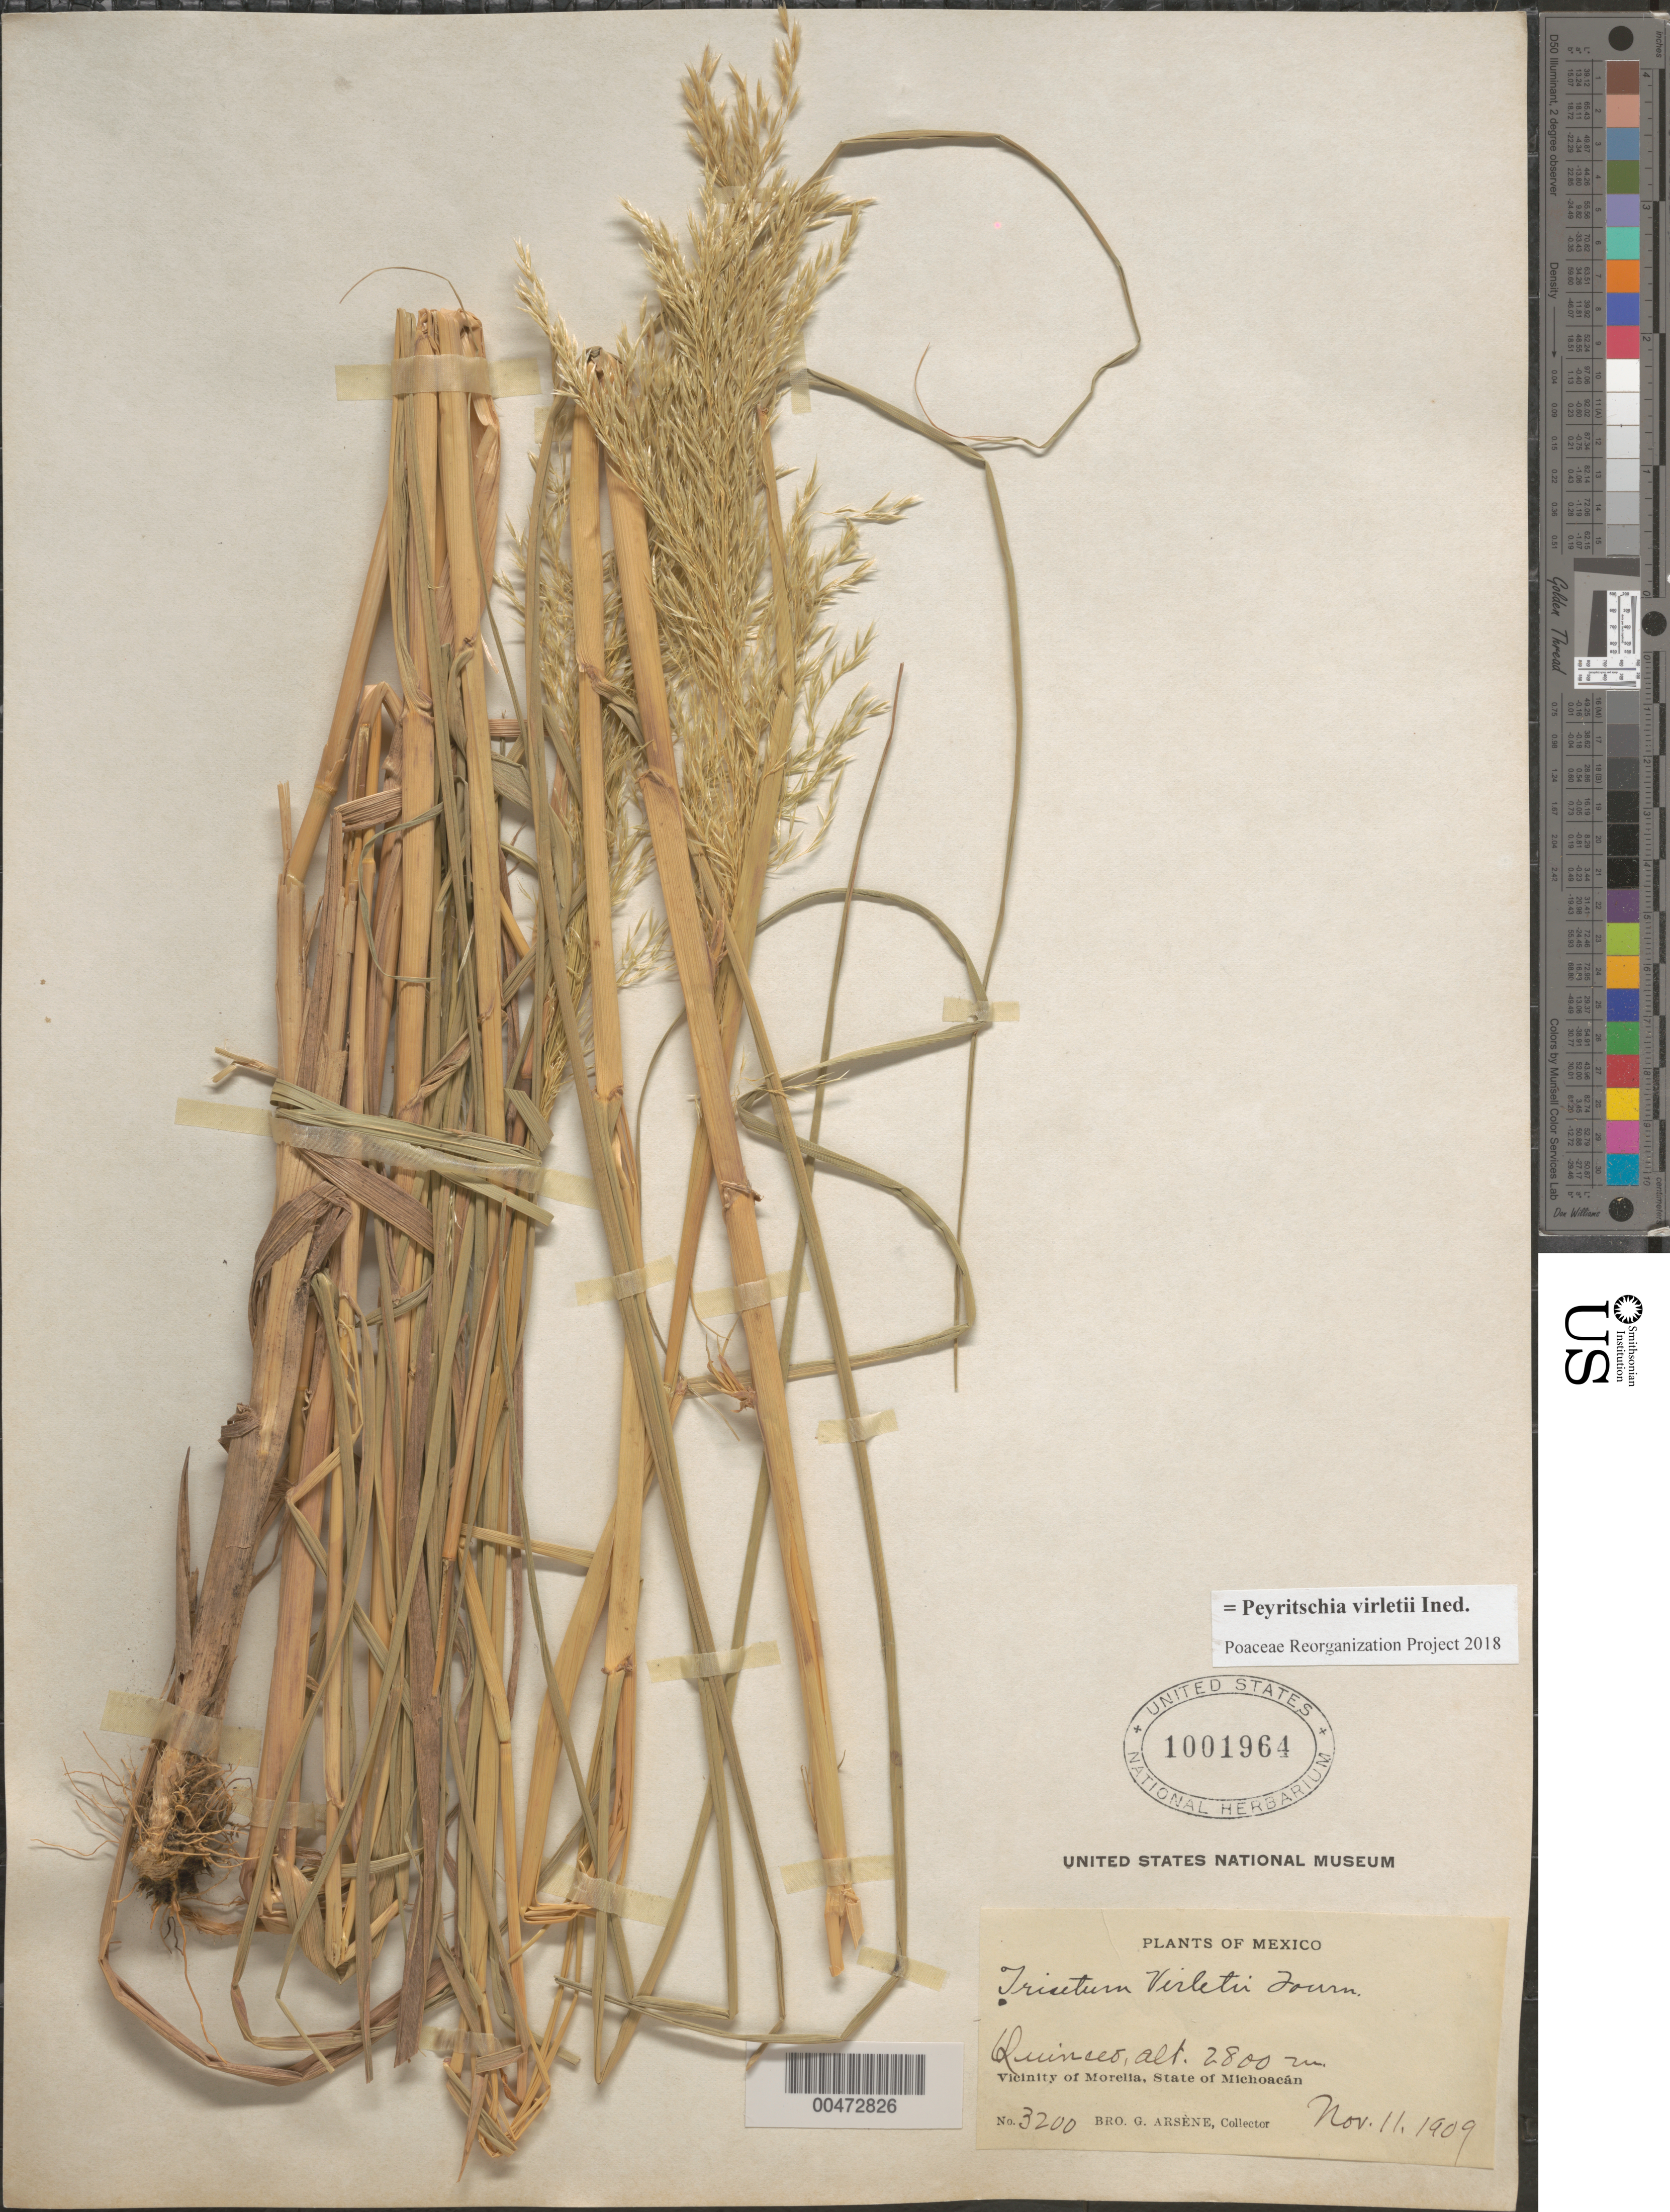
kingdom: Plantae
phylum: Tracheophyta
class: Liliopsida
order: Poales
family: Poaceae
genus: Peyritschia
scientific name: Peyritschia virletii ined.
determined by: Poaceae Reorganization Project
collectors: Bro. G. Arsène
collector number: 3200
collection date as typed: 11 Nov 1909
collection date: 1909-11-11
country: Mexico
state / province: Michoacán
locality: Quinceo, vicinity of Morelia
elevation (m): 2800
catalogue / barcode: US 1001964